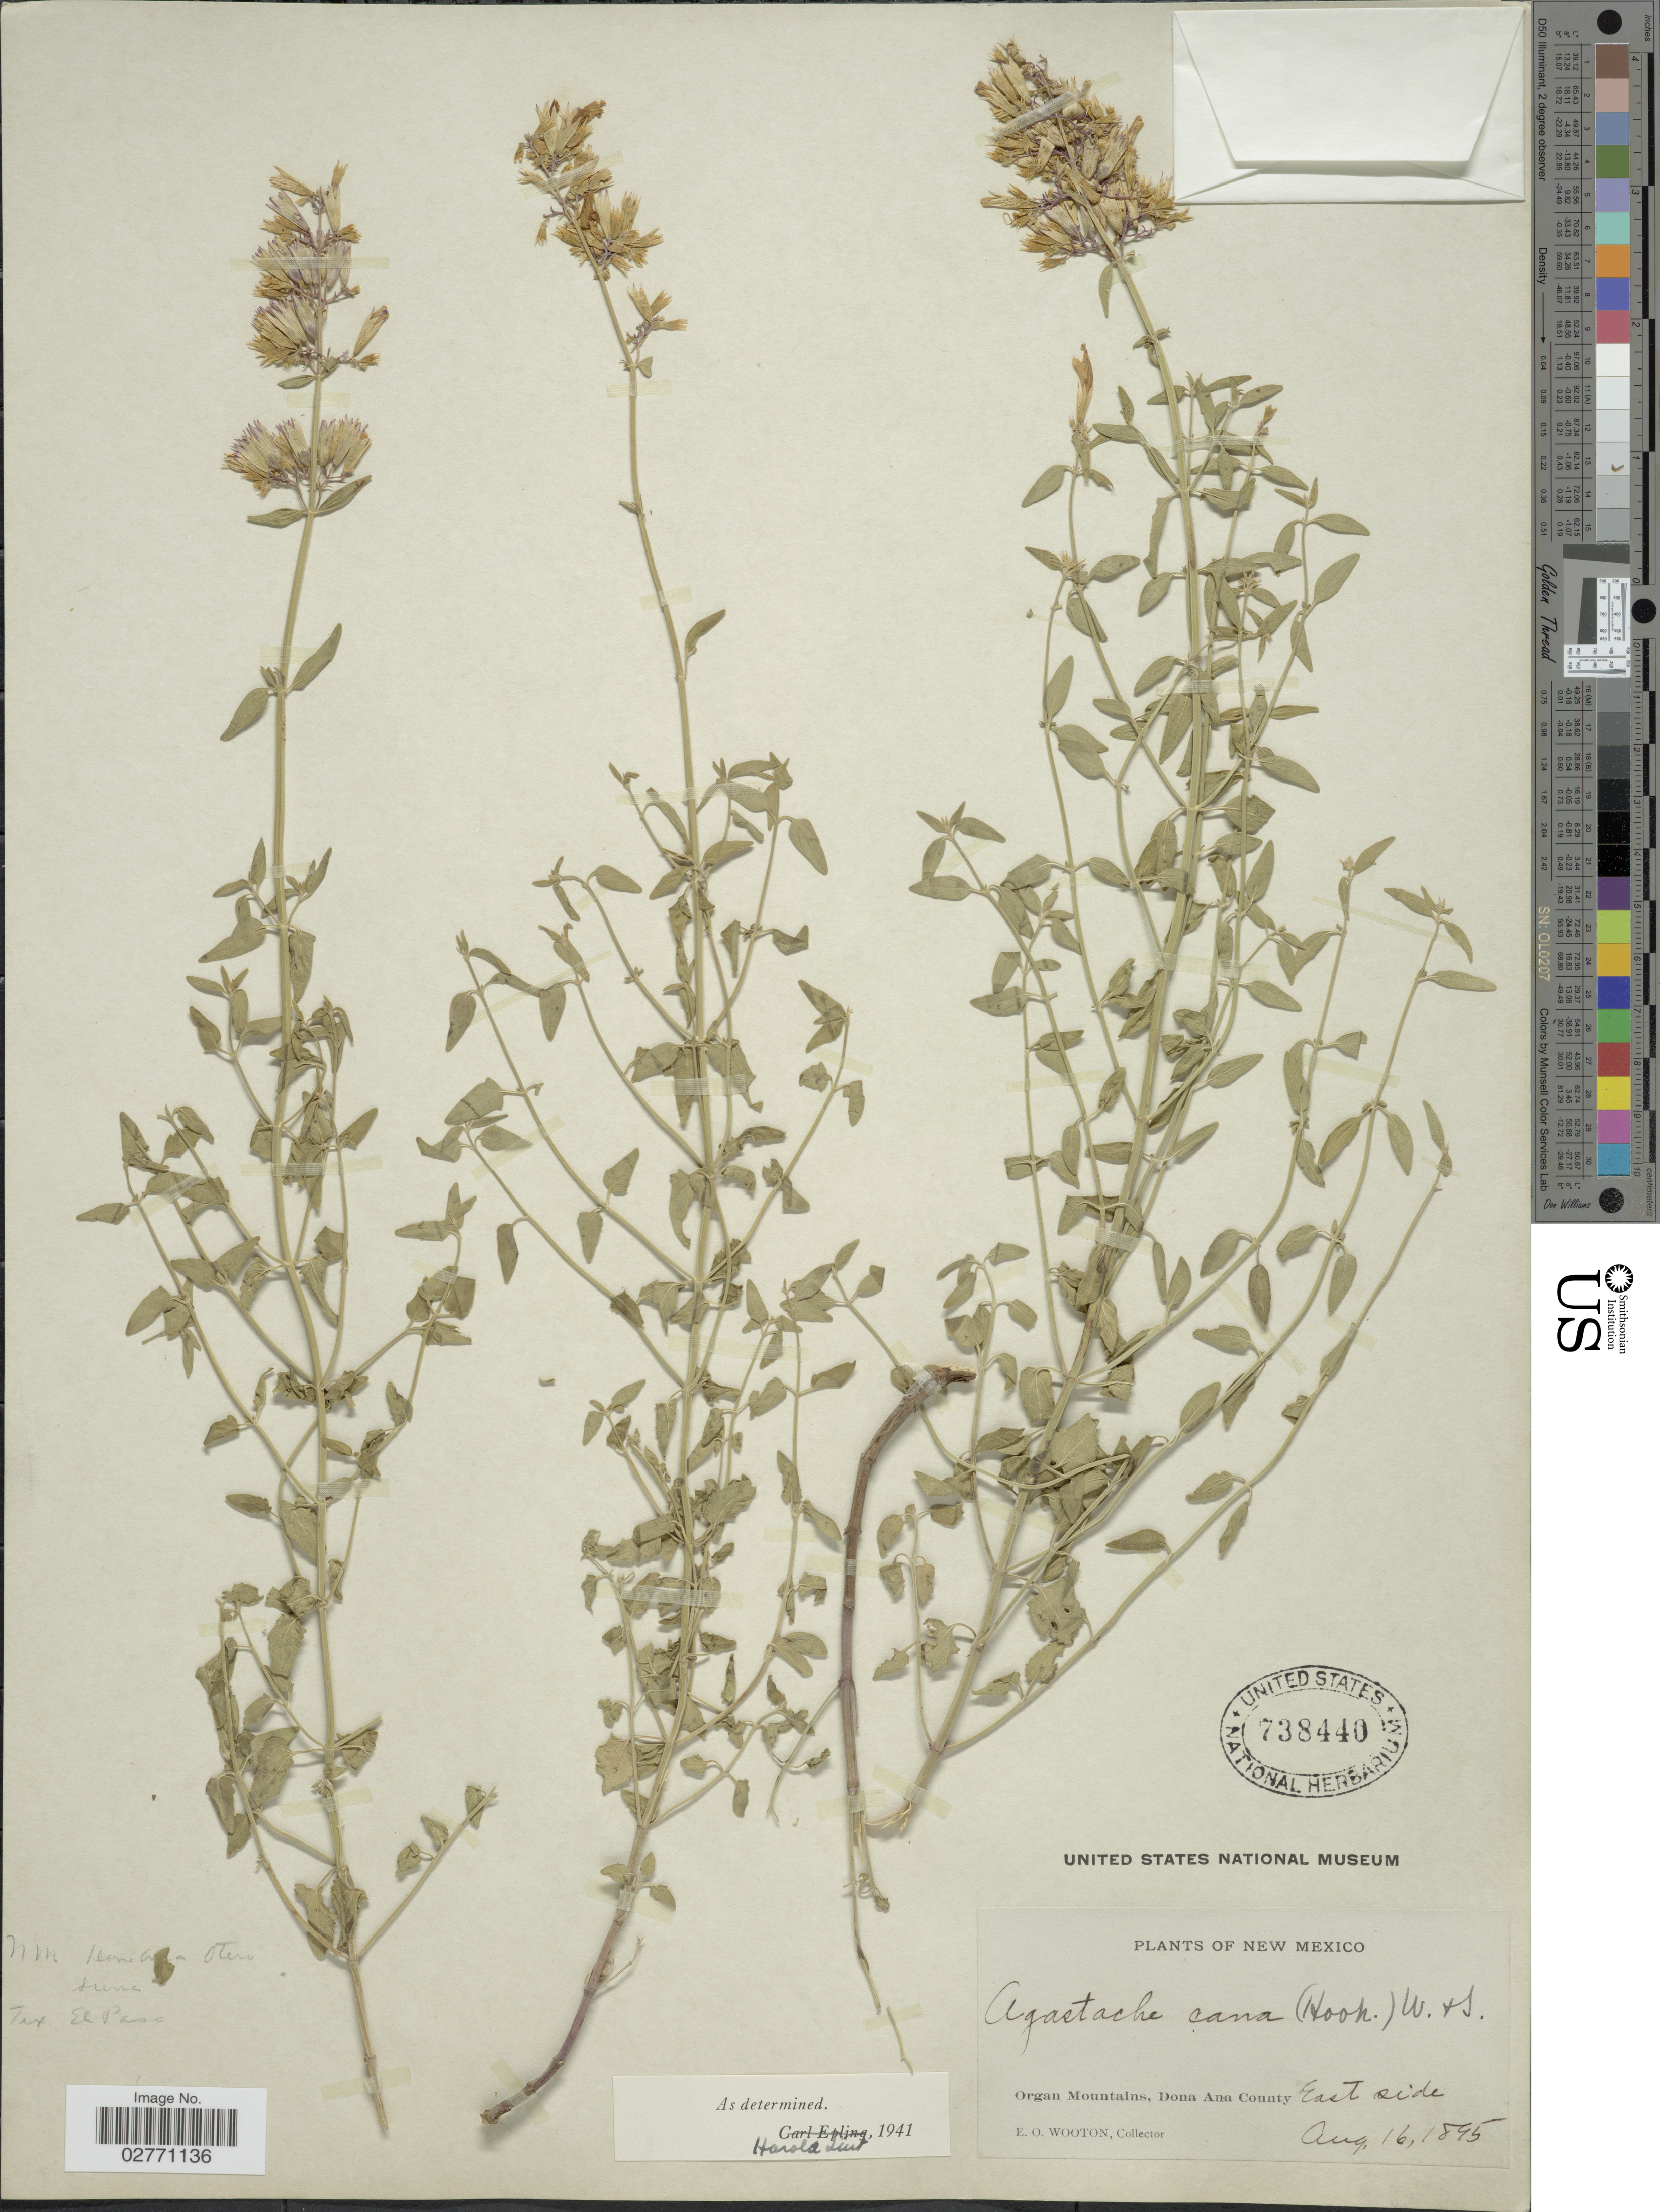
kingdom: Plantae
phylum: Tracheophyta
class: Magnoliopsida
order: Lamiales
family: Lamiaceae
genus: Agastache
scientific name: Agastache cana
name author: (Hook.) Wooton & Standl.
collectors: E. O. Wooton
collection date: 1895-08-16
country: United States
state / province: New Mexico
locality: Organ Mountains, Dona Ana County, East side.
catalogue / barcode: US 738440